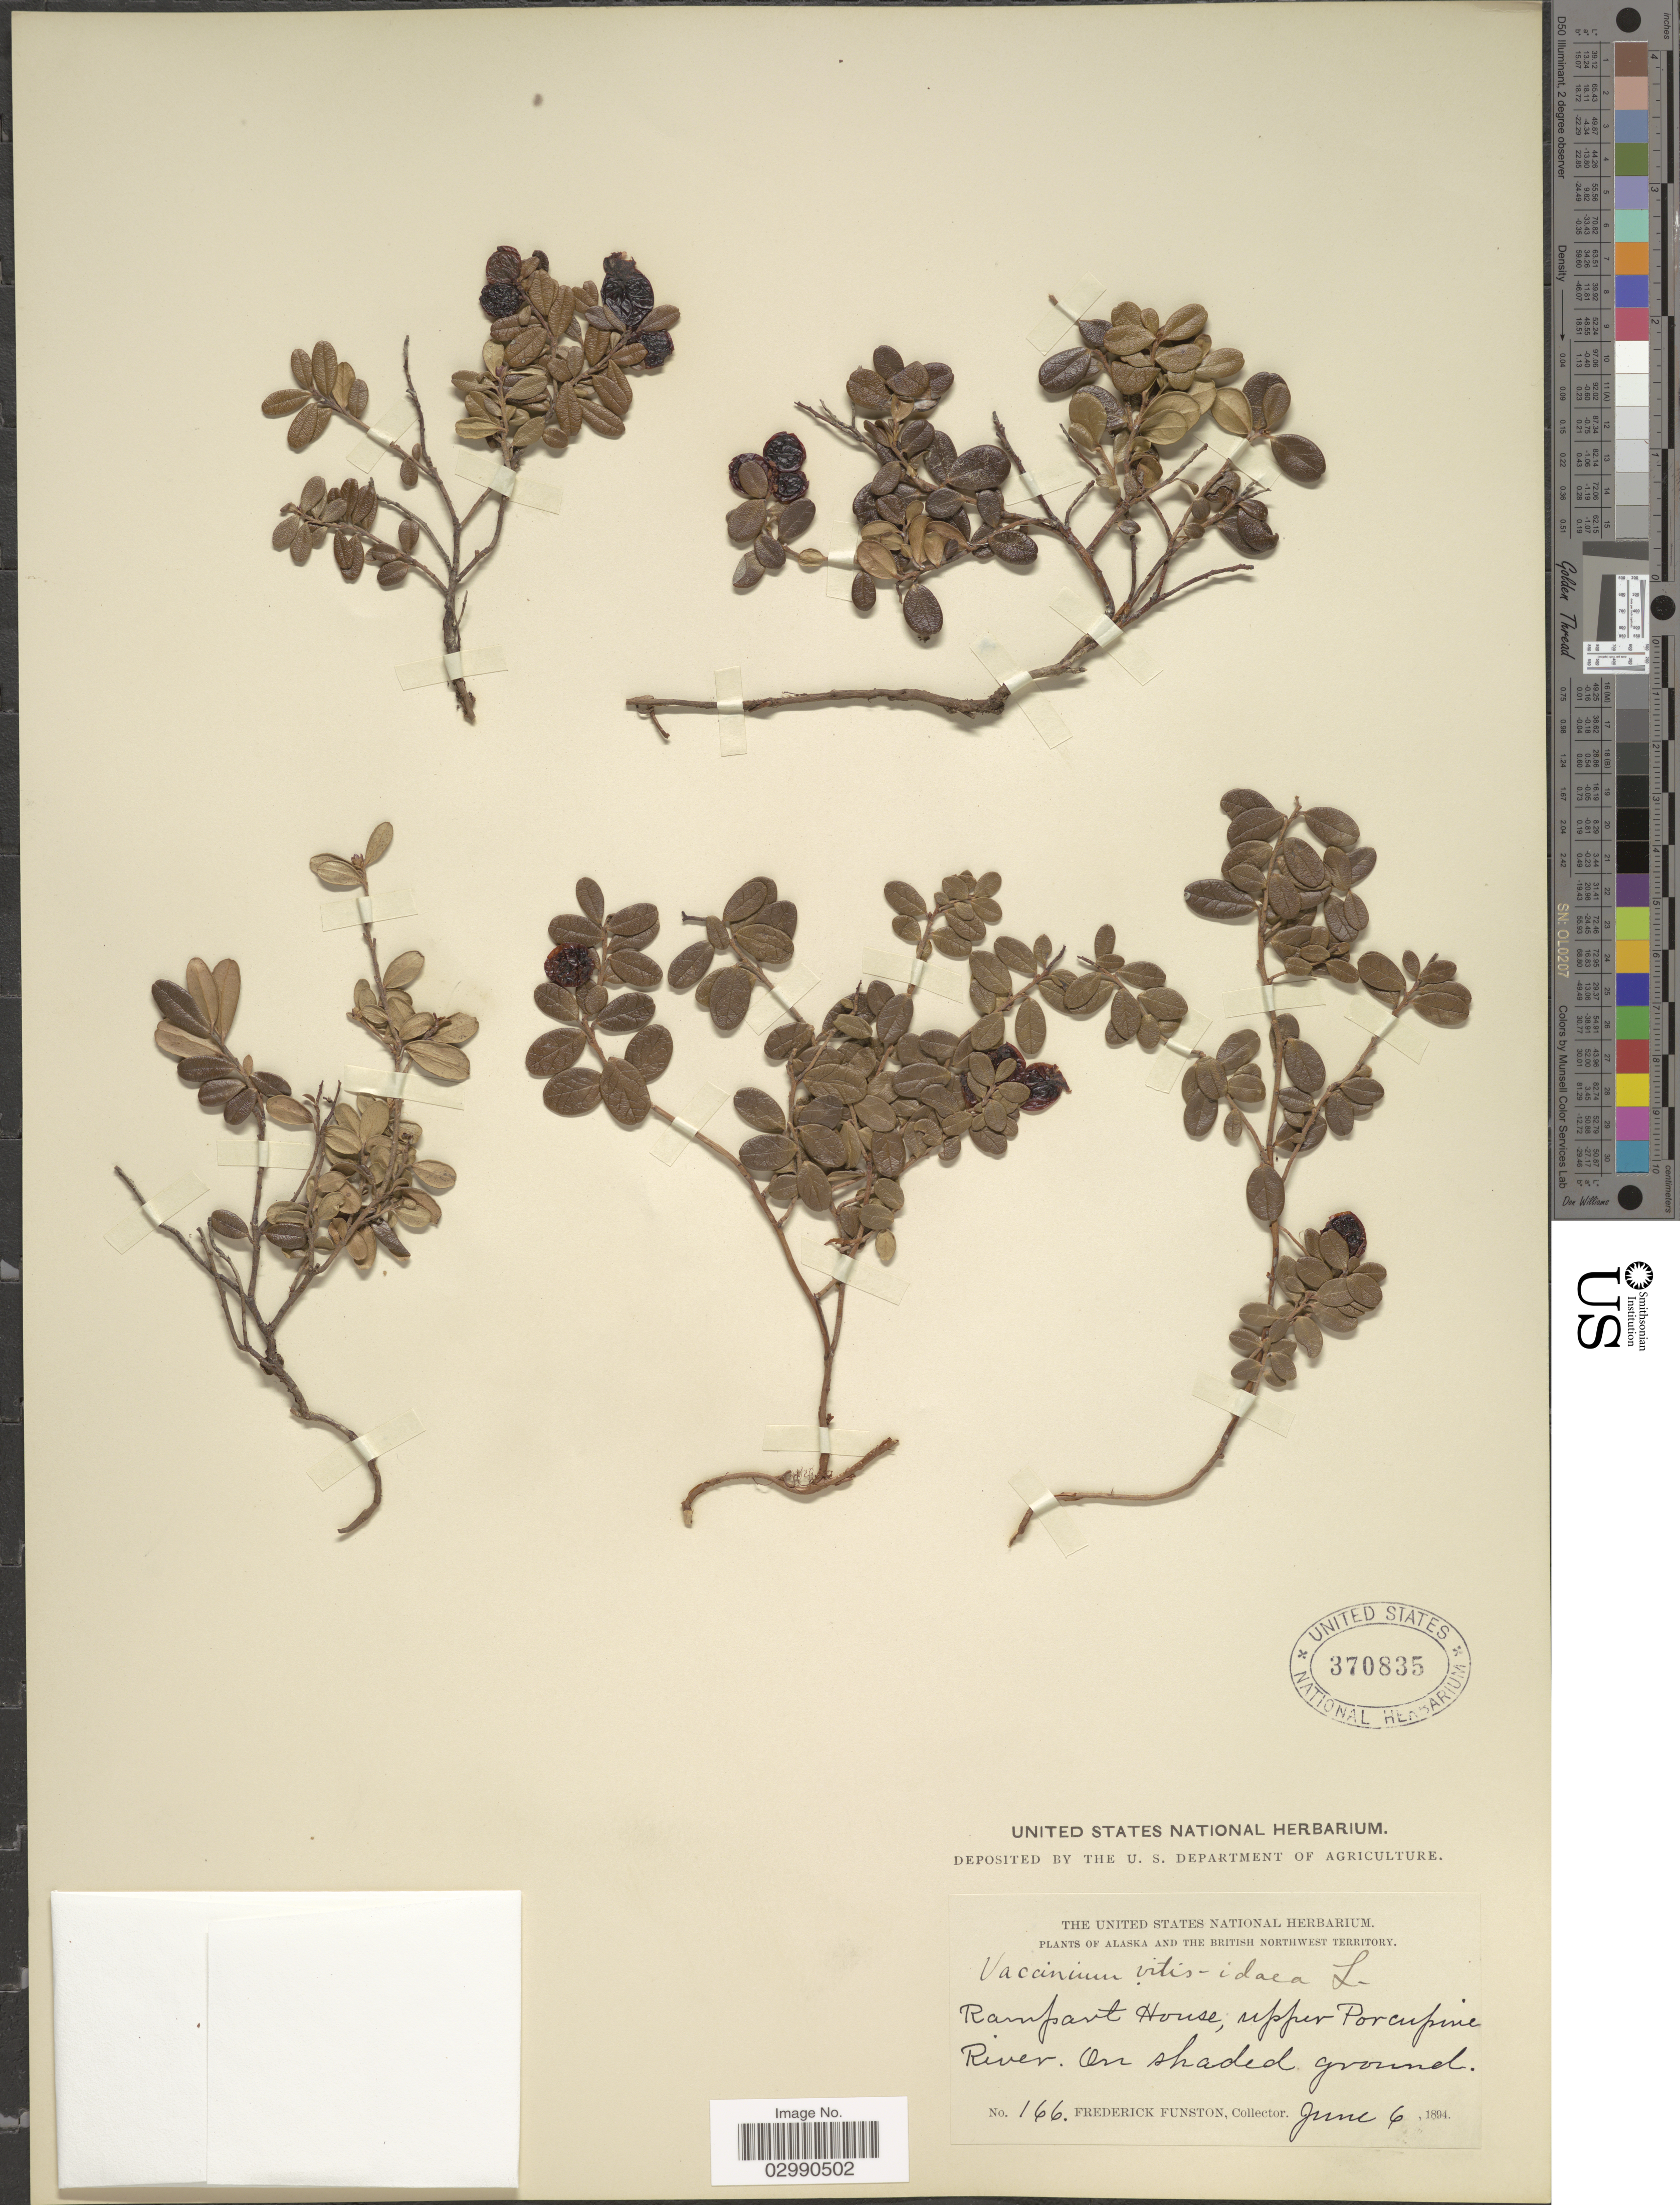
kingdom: Plantae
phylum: Tracheophyta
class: Magnoliopsida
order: Ericales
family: Ericaceae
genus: Vaccinium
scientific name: Vaccinium vitis-idaea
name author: L.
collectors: F. Funston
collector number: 166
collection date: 1894-06-06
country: Canada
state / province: Yukon Territory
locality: Alaska and the British Northwest Territory. Rampart House, upper Porcupine River.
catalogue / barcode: US 370835